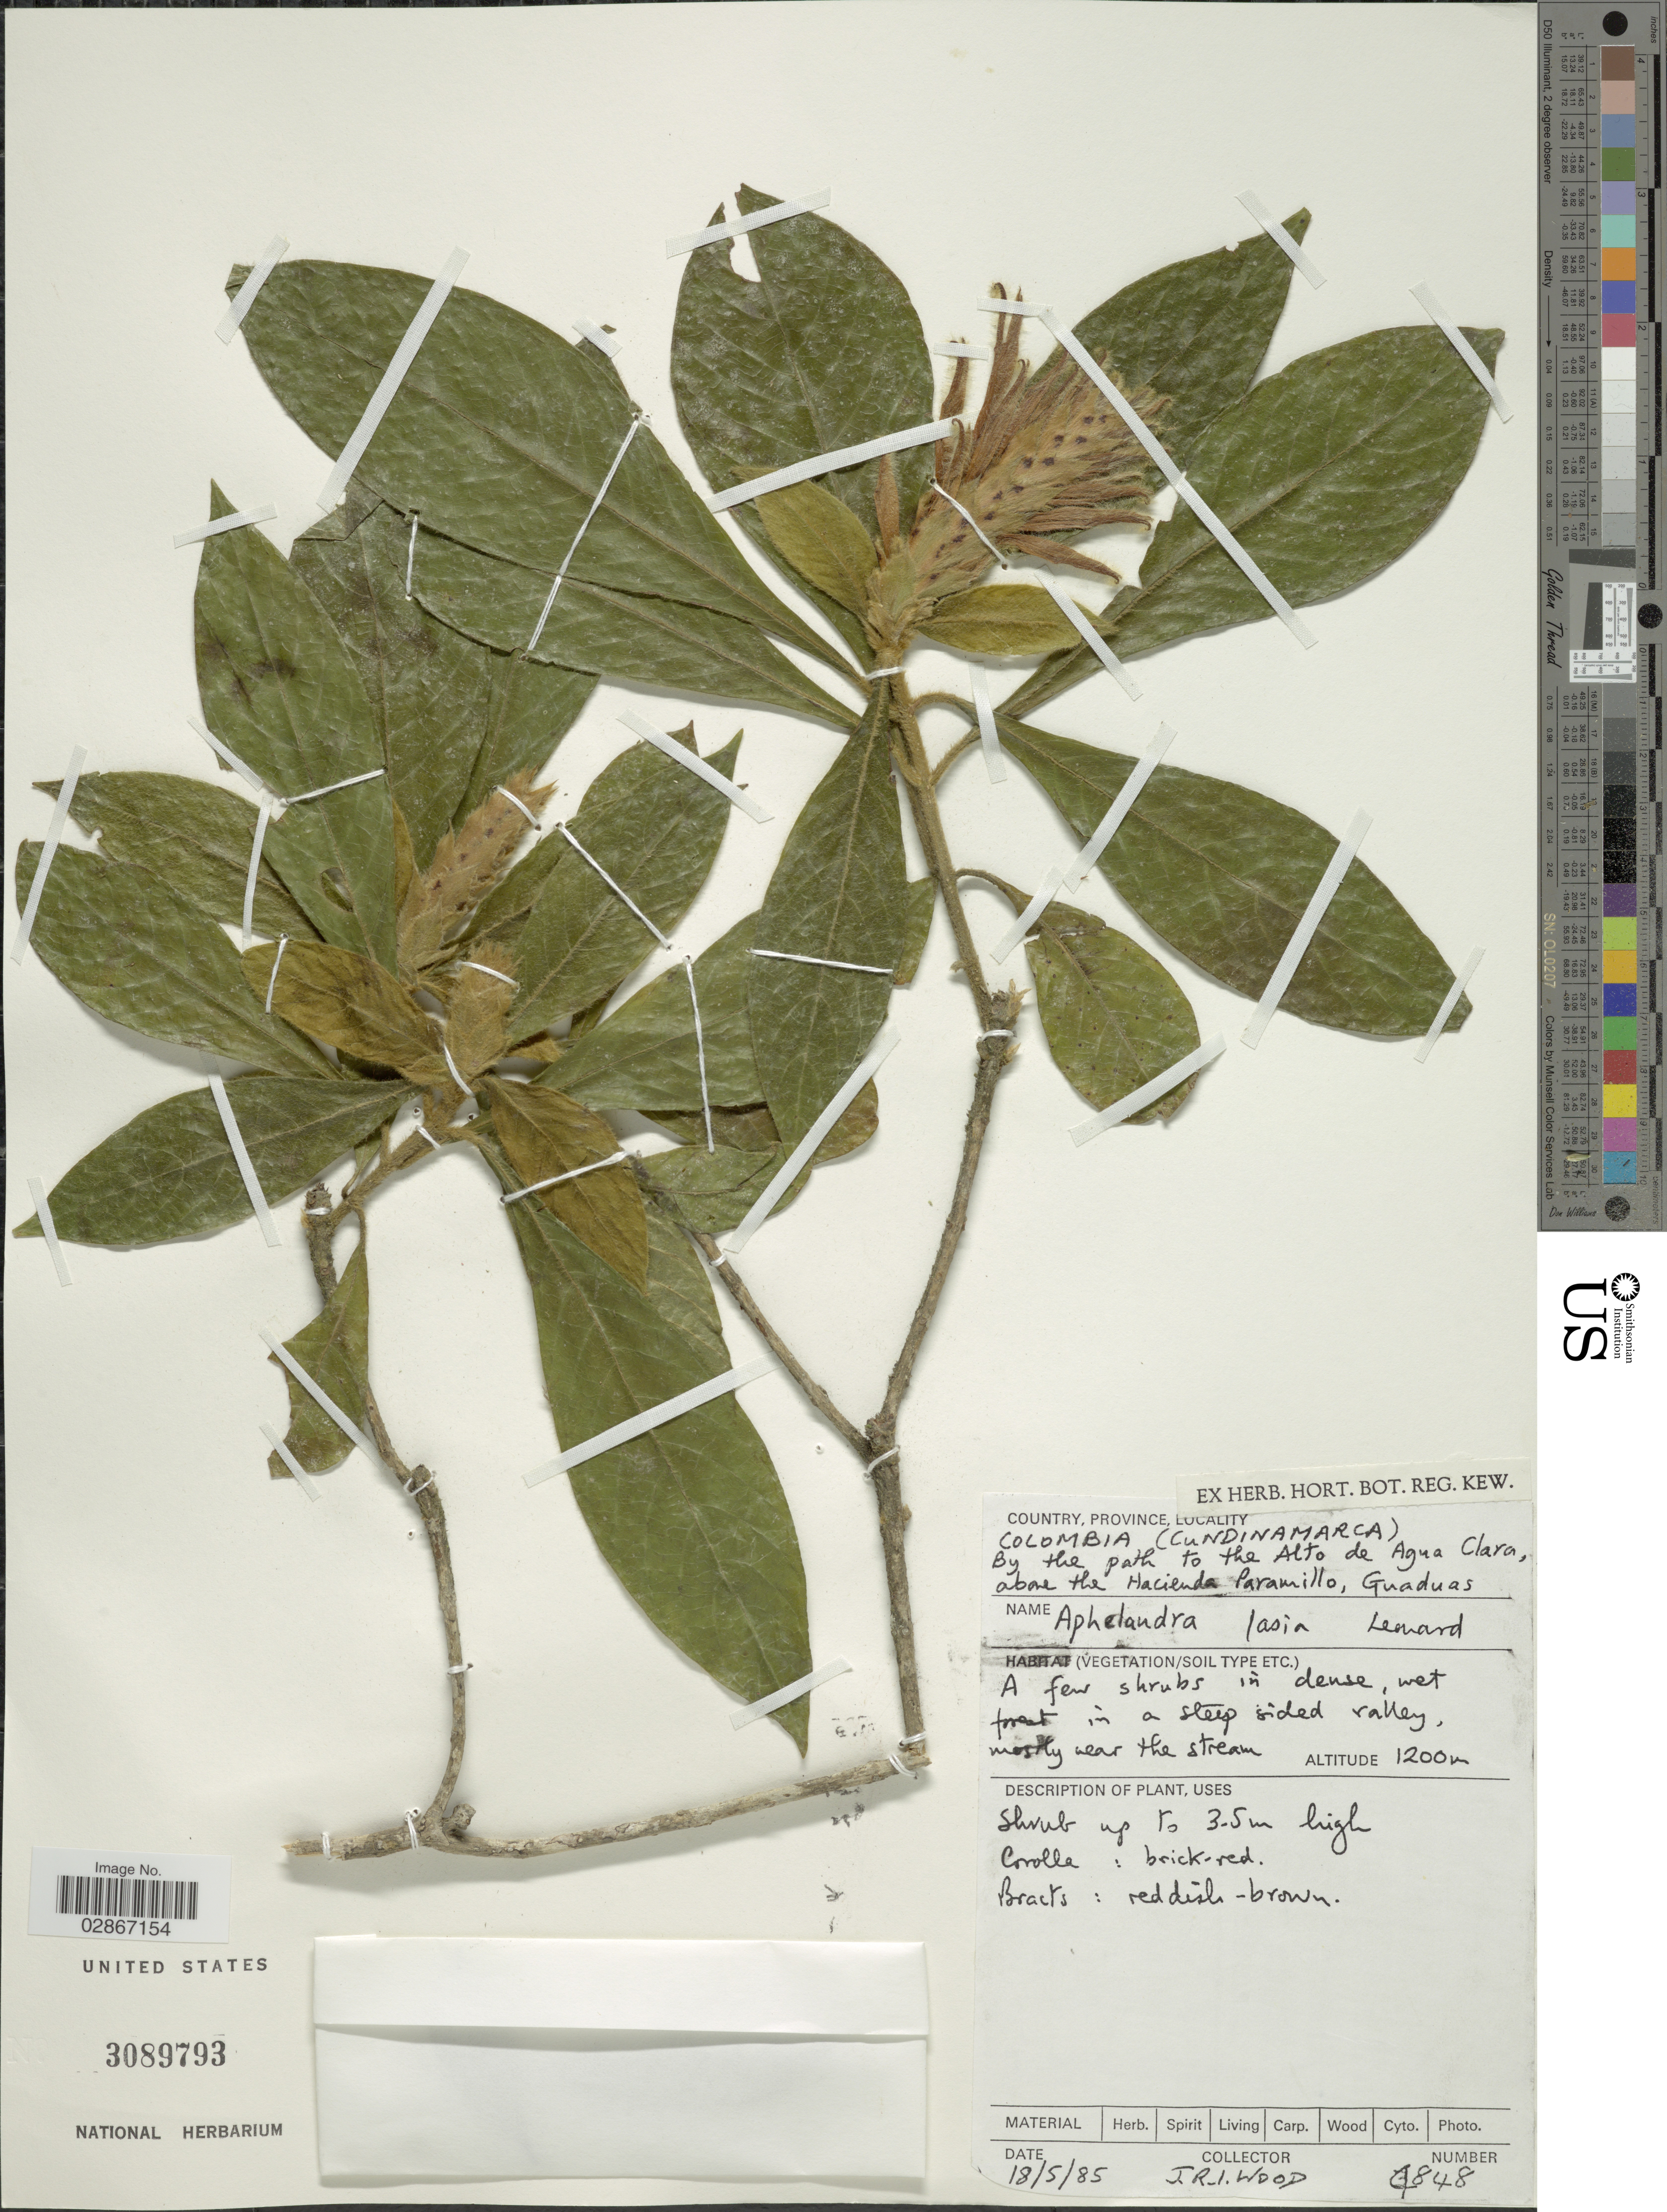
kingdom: Plantae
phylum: Tracheophyta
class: Magnoliopsida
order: Lamiales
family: Acanthaceae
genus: Aphelandra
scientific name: Aphelandra lasia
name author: Leonard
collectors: J. R. I. Wood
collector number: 4848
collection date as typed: Transcribed d/m/y: 18/5/85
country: Colombia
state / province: Cundinamarca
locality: By the path to the Alto de Agua Clara, above the Hacienda Paramillo, Guaduas.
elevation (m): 1200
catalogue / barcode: US 3089793